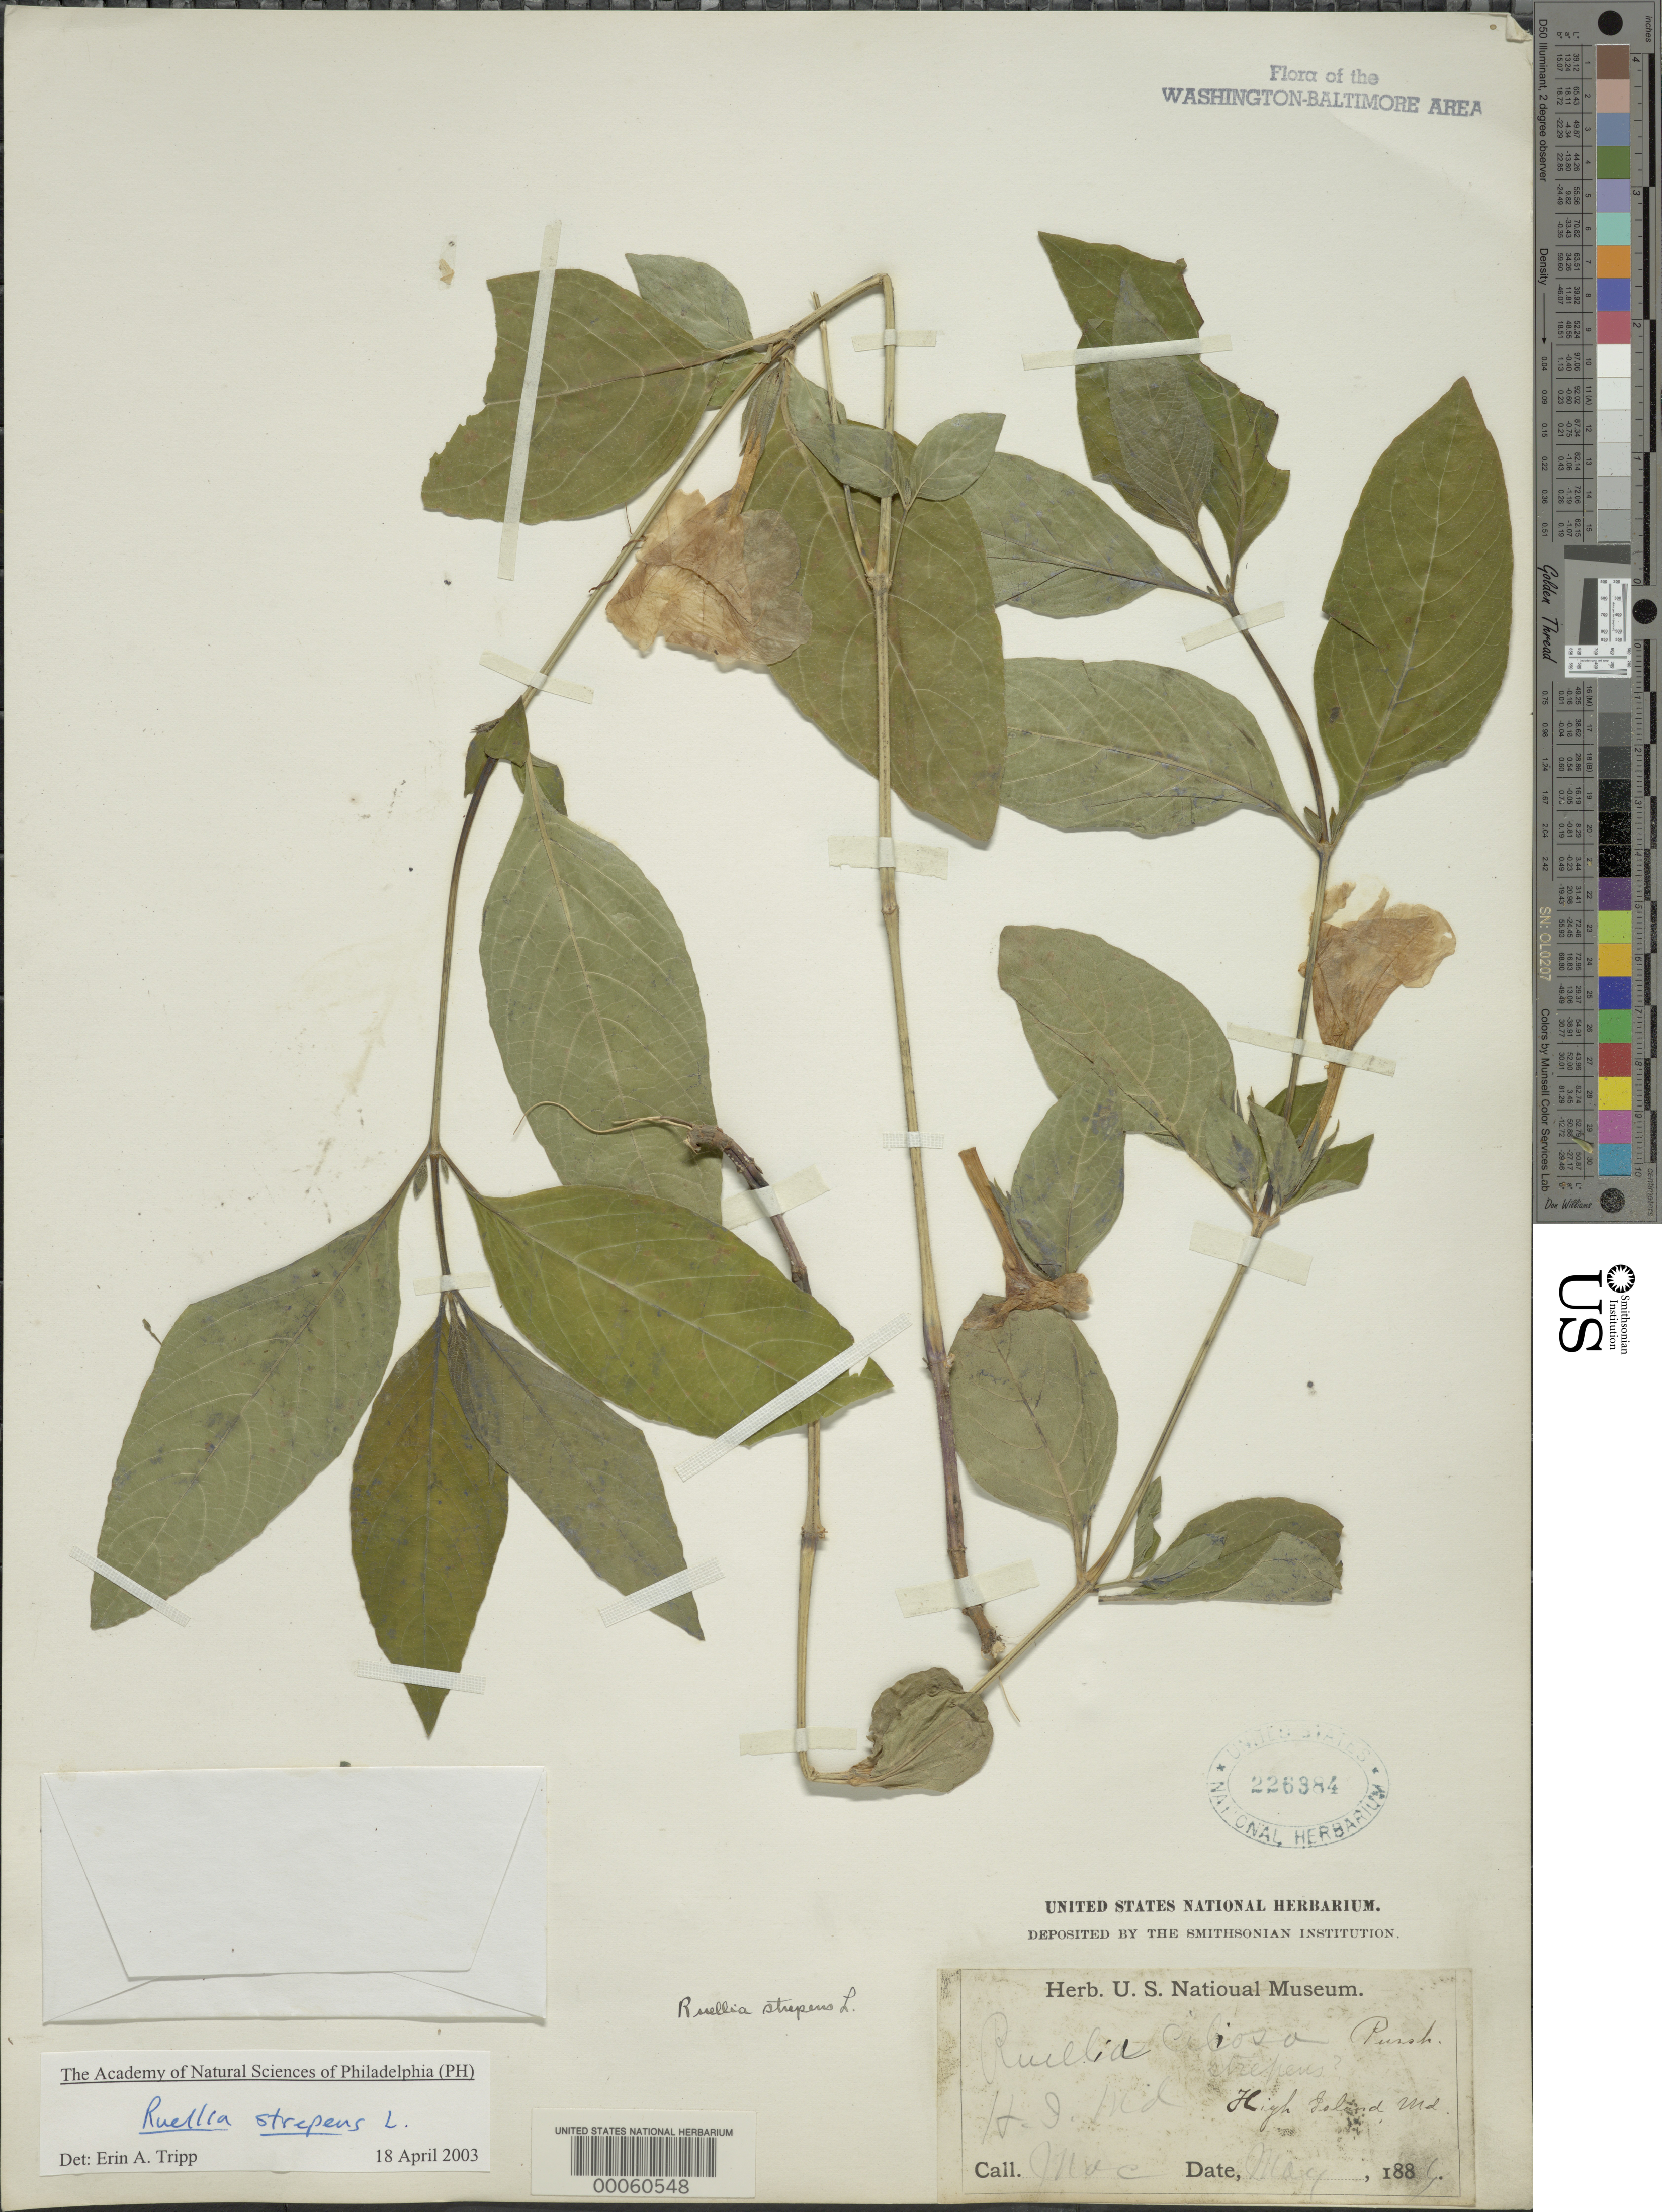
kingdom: Plantae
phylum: Tracheophyta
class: Magnoliopsida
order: Lamiales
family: Acanthaceae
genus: Ruellia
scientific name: Ruellia strepens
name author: L.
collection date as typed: May 1881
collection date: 1881-05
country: United States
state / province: Maryland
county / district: Montgomery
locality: High Island C. & O. Canal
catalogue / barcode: US 226384